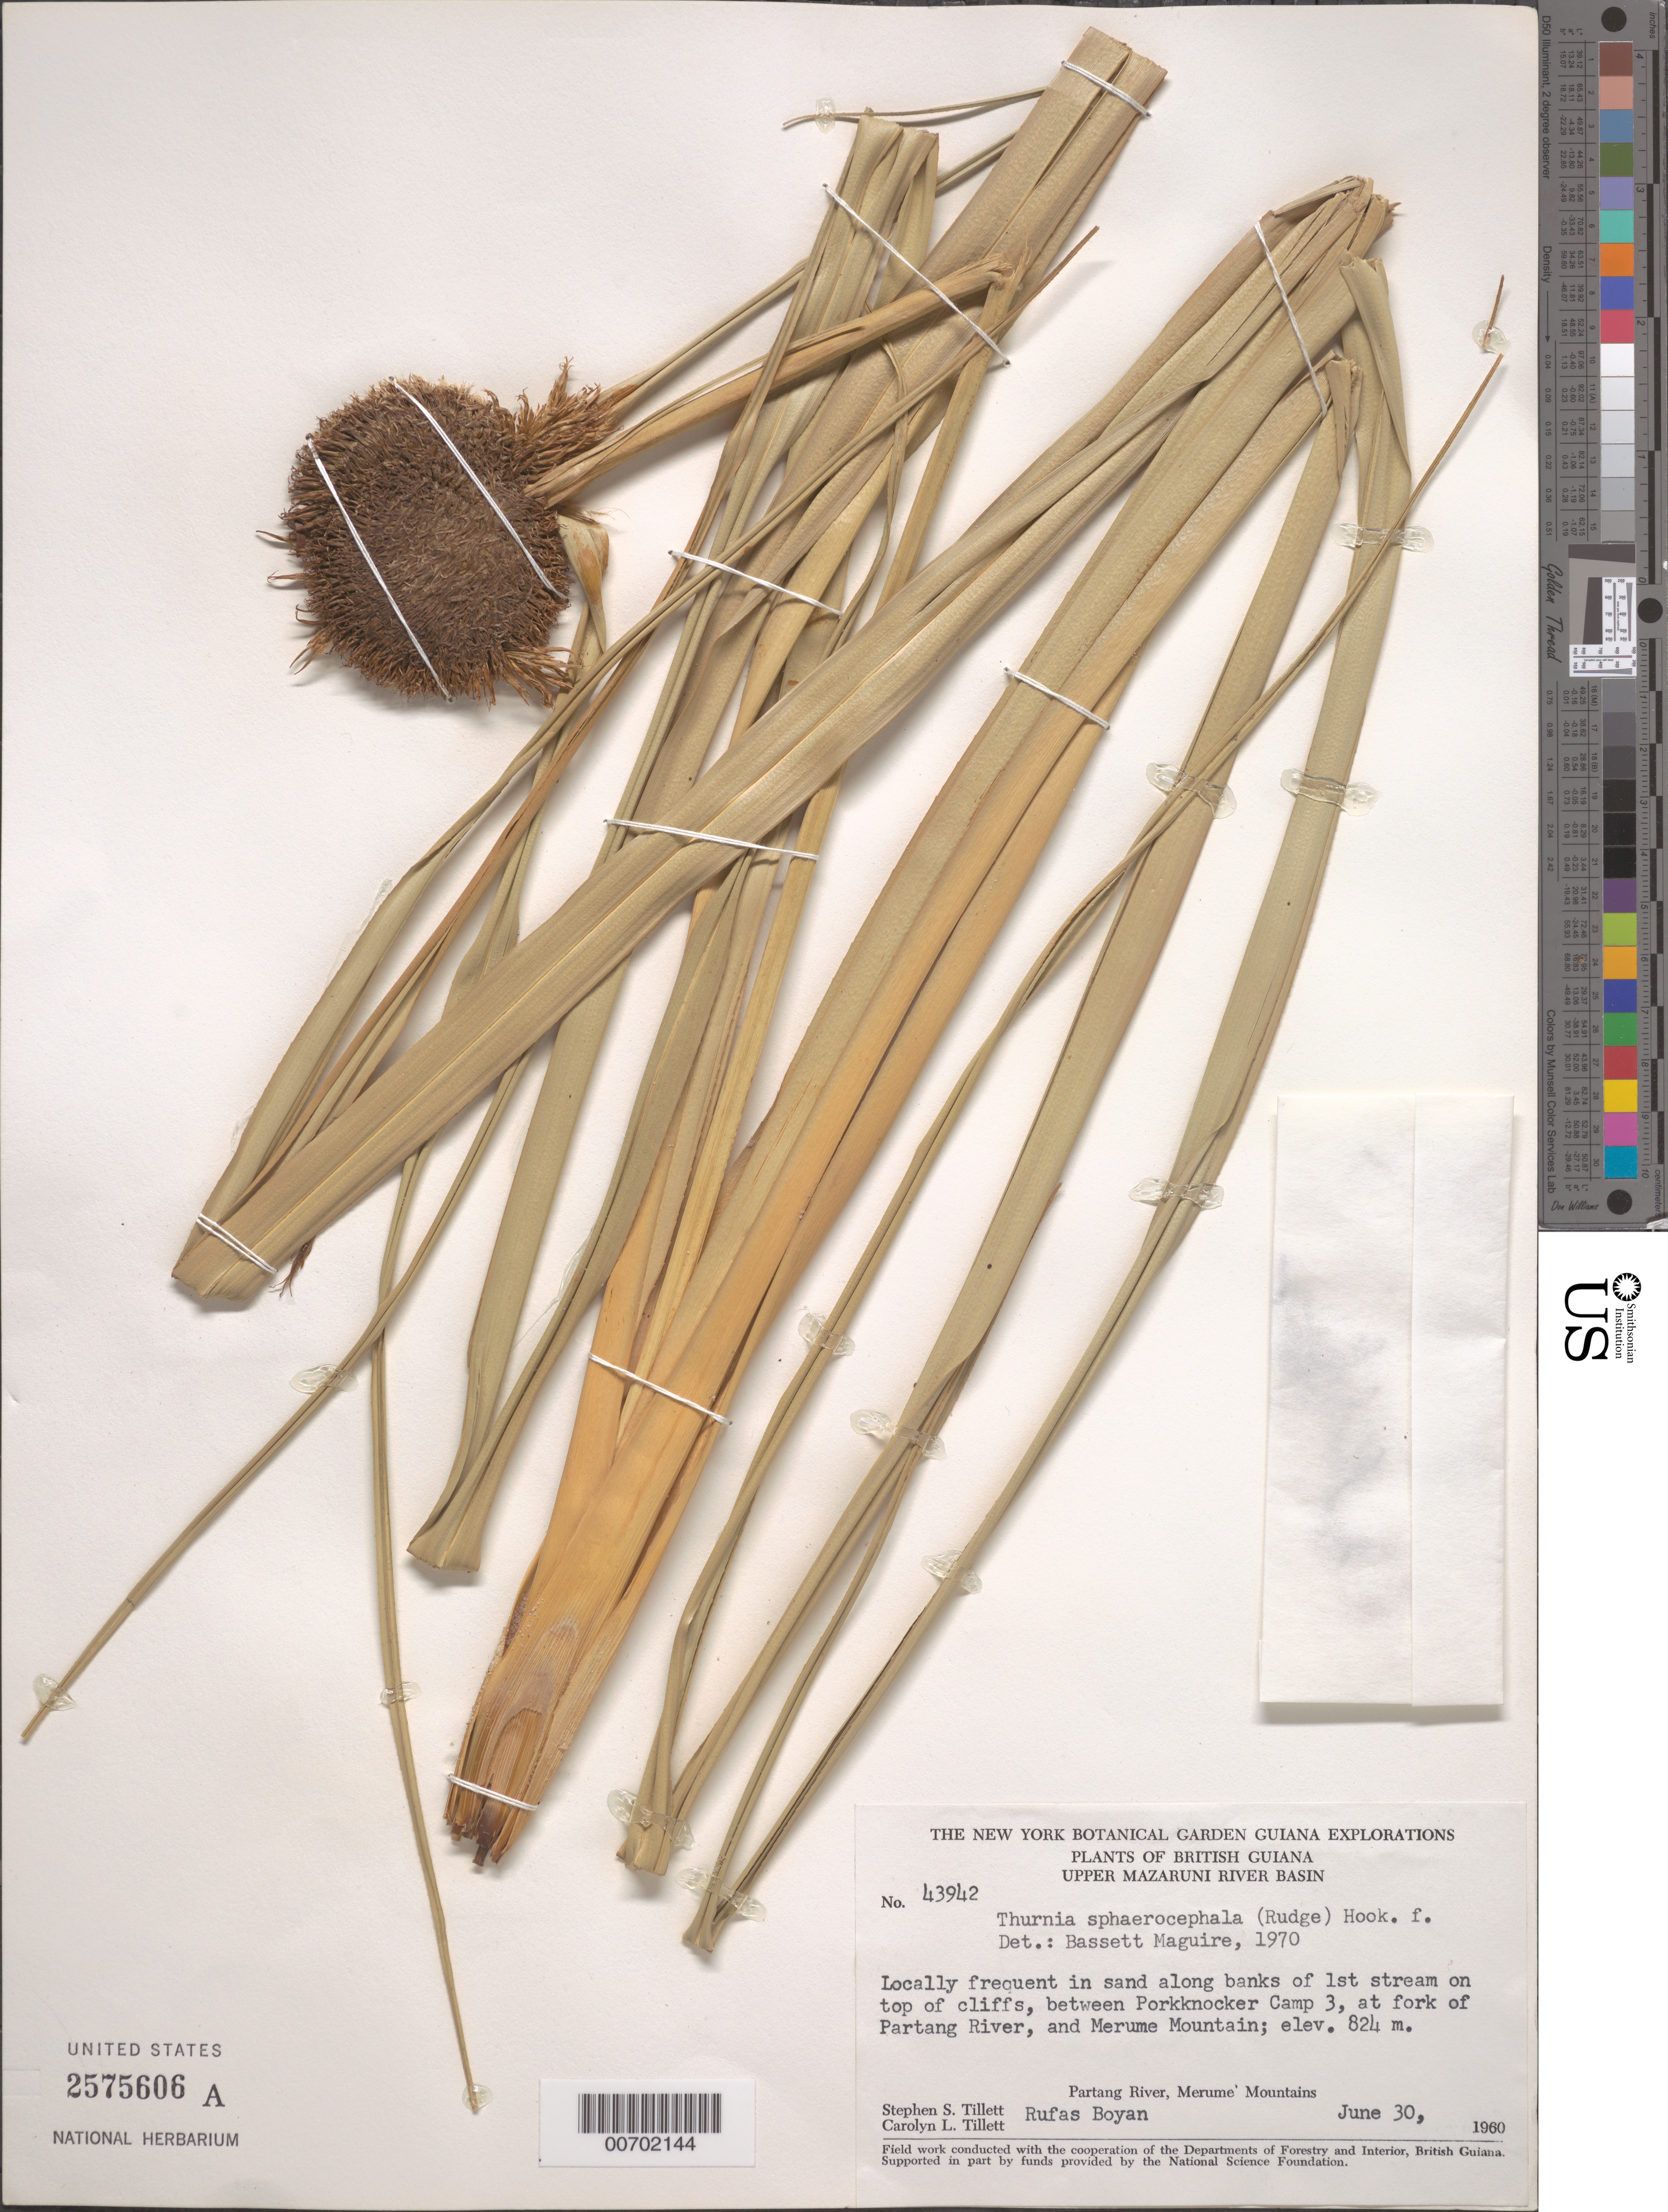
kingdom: Plantae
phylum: Tracheophyta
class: Liliopsida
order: Poales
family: Thurniaceae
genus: Thurnia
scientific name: Thurnia sphaerocephala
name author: (Rudge) Hook. f.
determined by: Maguire, Bassett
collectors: S. S. Tillett, C. L. Tillett & R. Boyan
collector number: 43942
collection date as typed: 30-Jun-60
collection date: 1960-06-30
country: Guyana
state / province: Cuyuni-Mazaruni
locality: Merume Mts., Partang R., first stream on top of cliffs, between Porkknocker Camp 3, at fork of Partang River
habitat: Along stream banks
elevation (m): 824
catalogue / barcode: US 2575606A